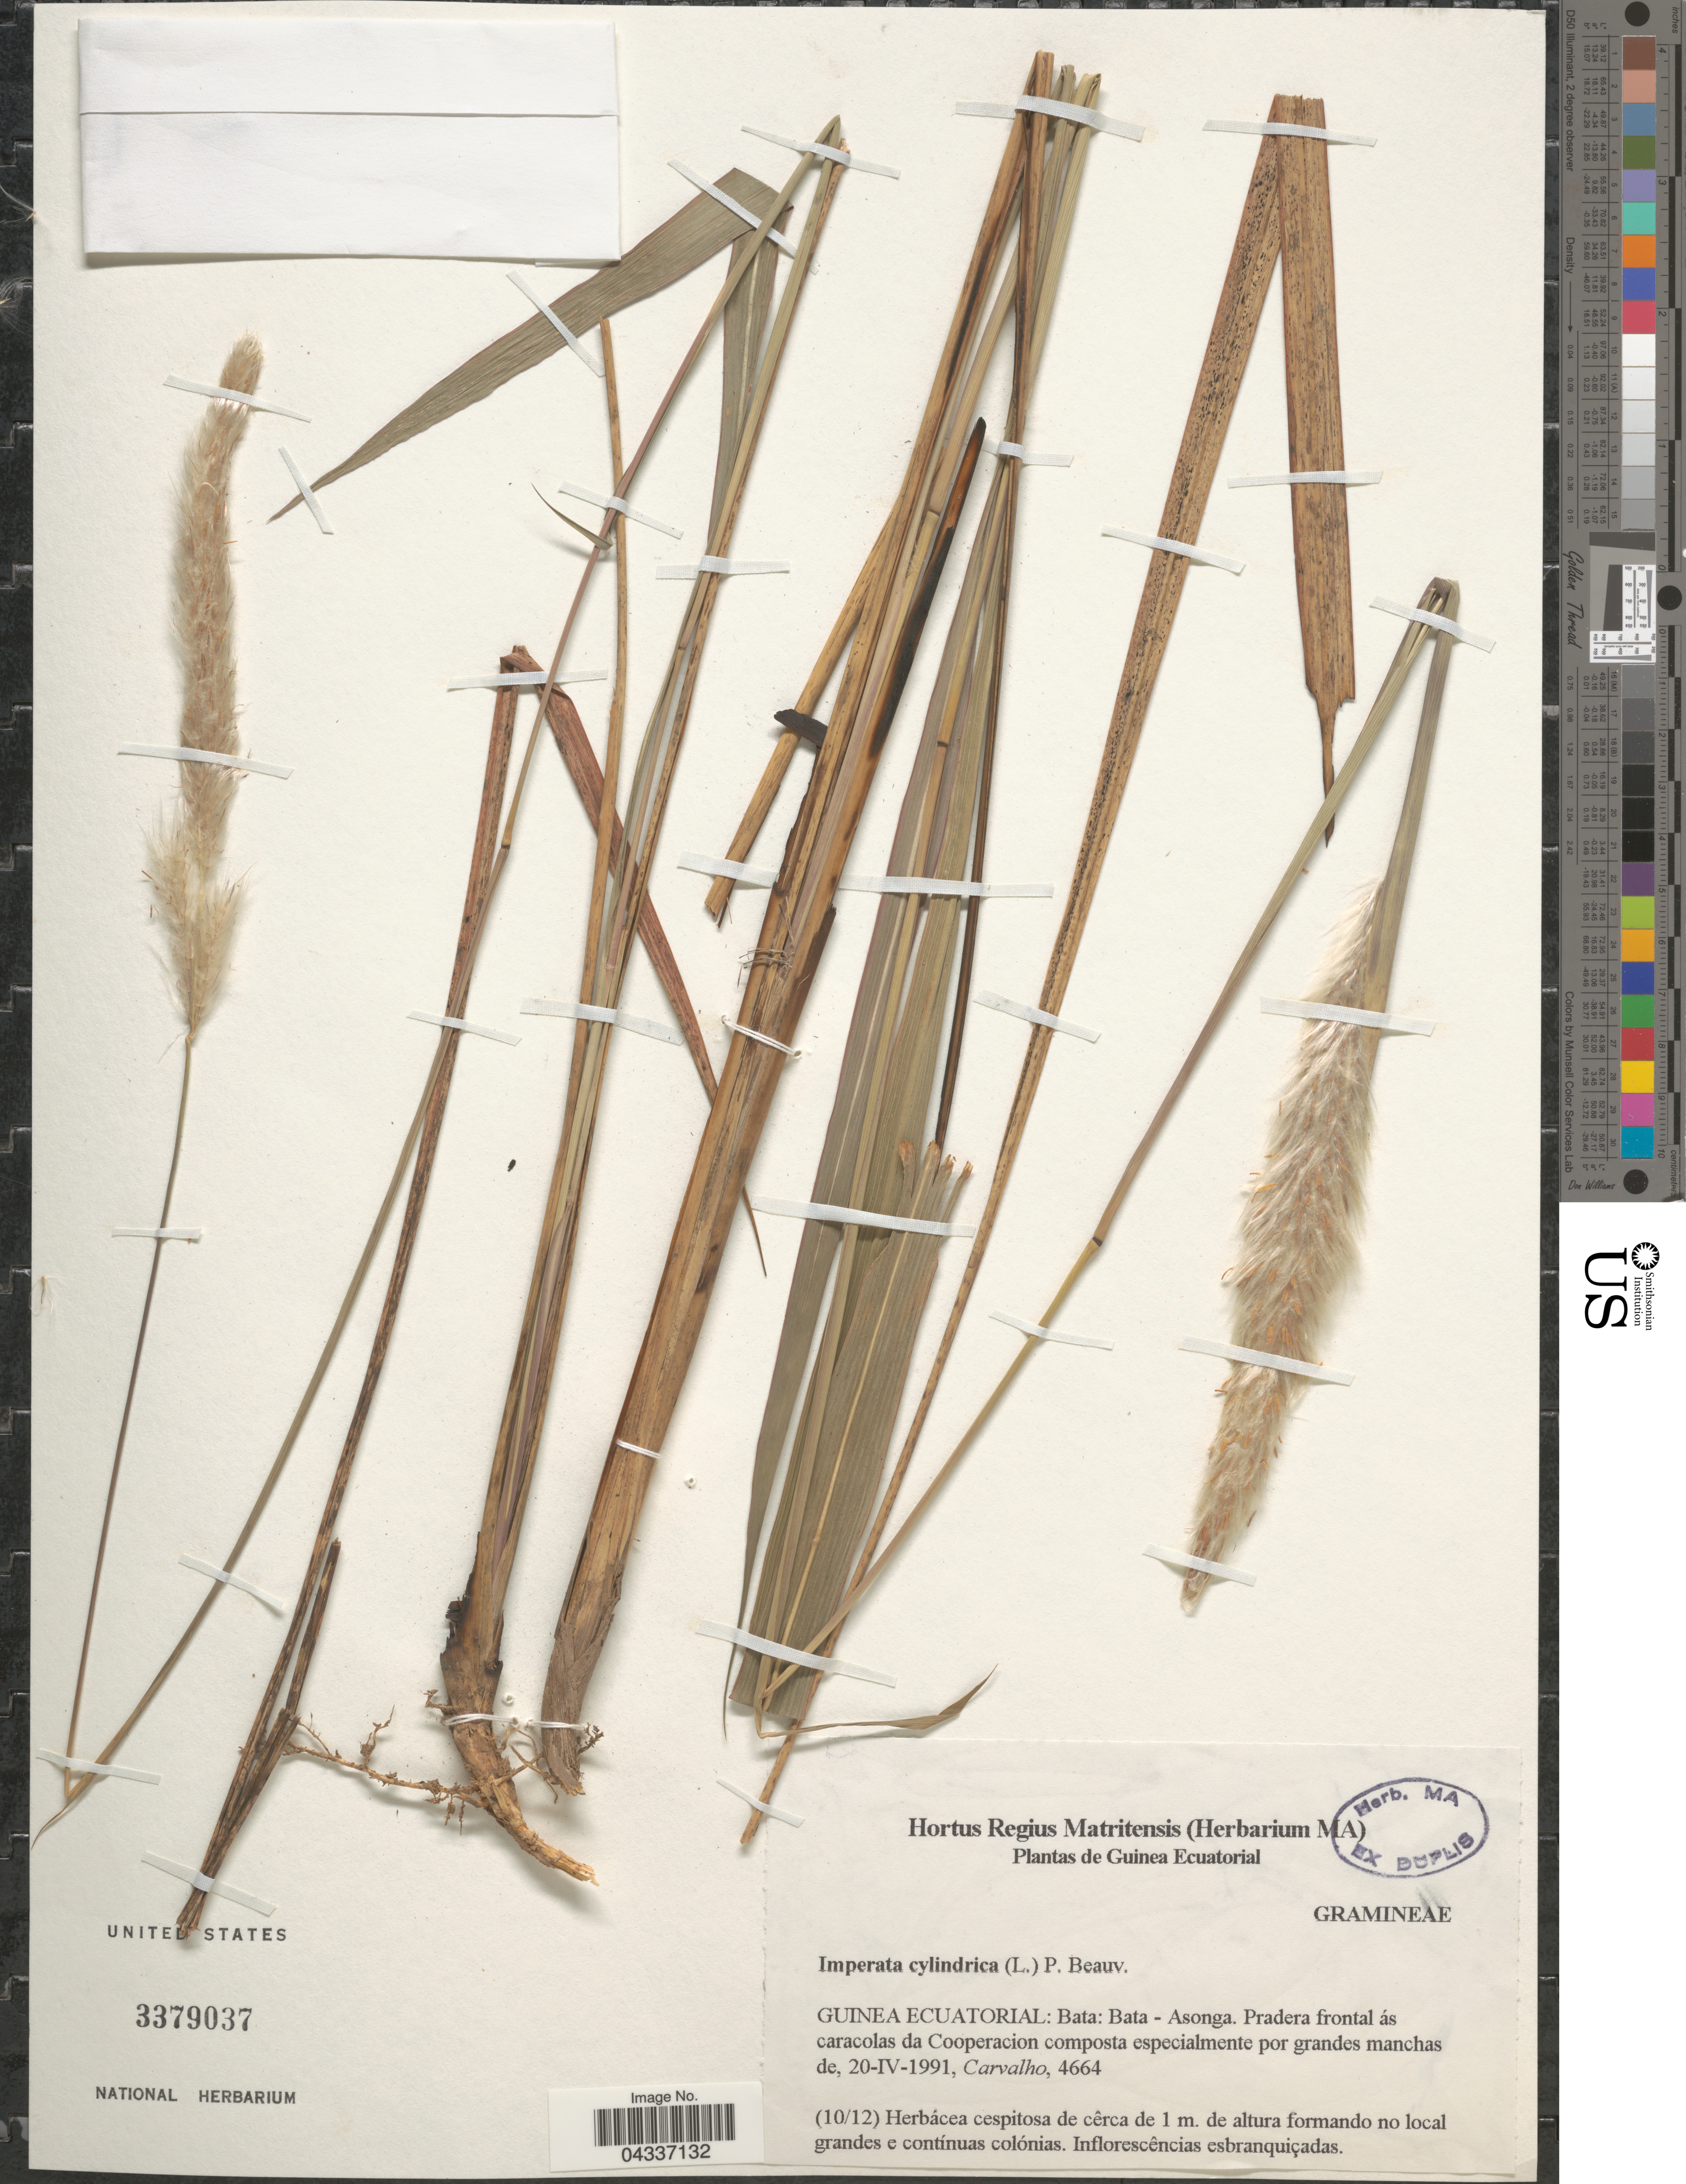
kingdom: Plantae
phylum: Tracheophyta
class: Liliopsida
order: Poales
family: Poaceae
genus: Imperata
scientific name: Imperata cylindrica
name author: (L.) P. Beauv.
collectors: Carvalho, --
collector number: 4664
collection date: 1991-04-20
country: Equatorial Guinea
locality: Guinea Ecuatorial: Bata: Bata - Asonga.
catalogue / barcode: US 3379037